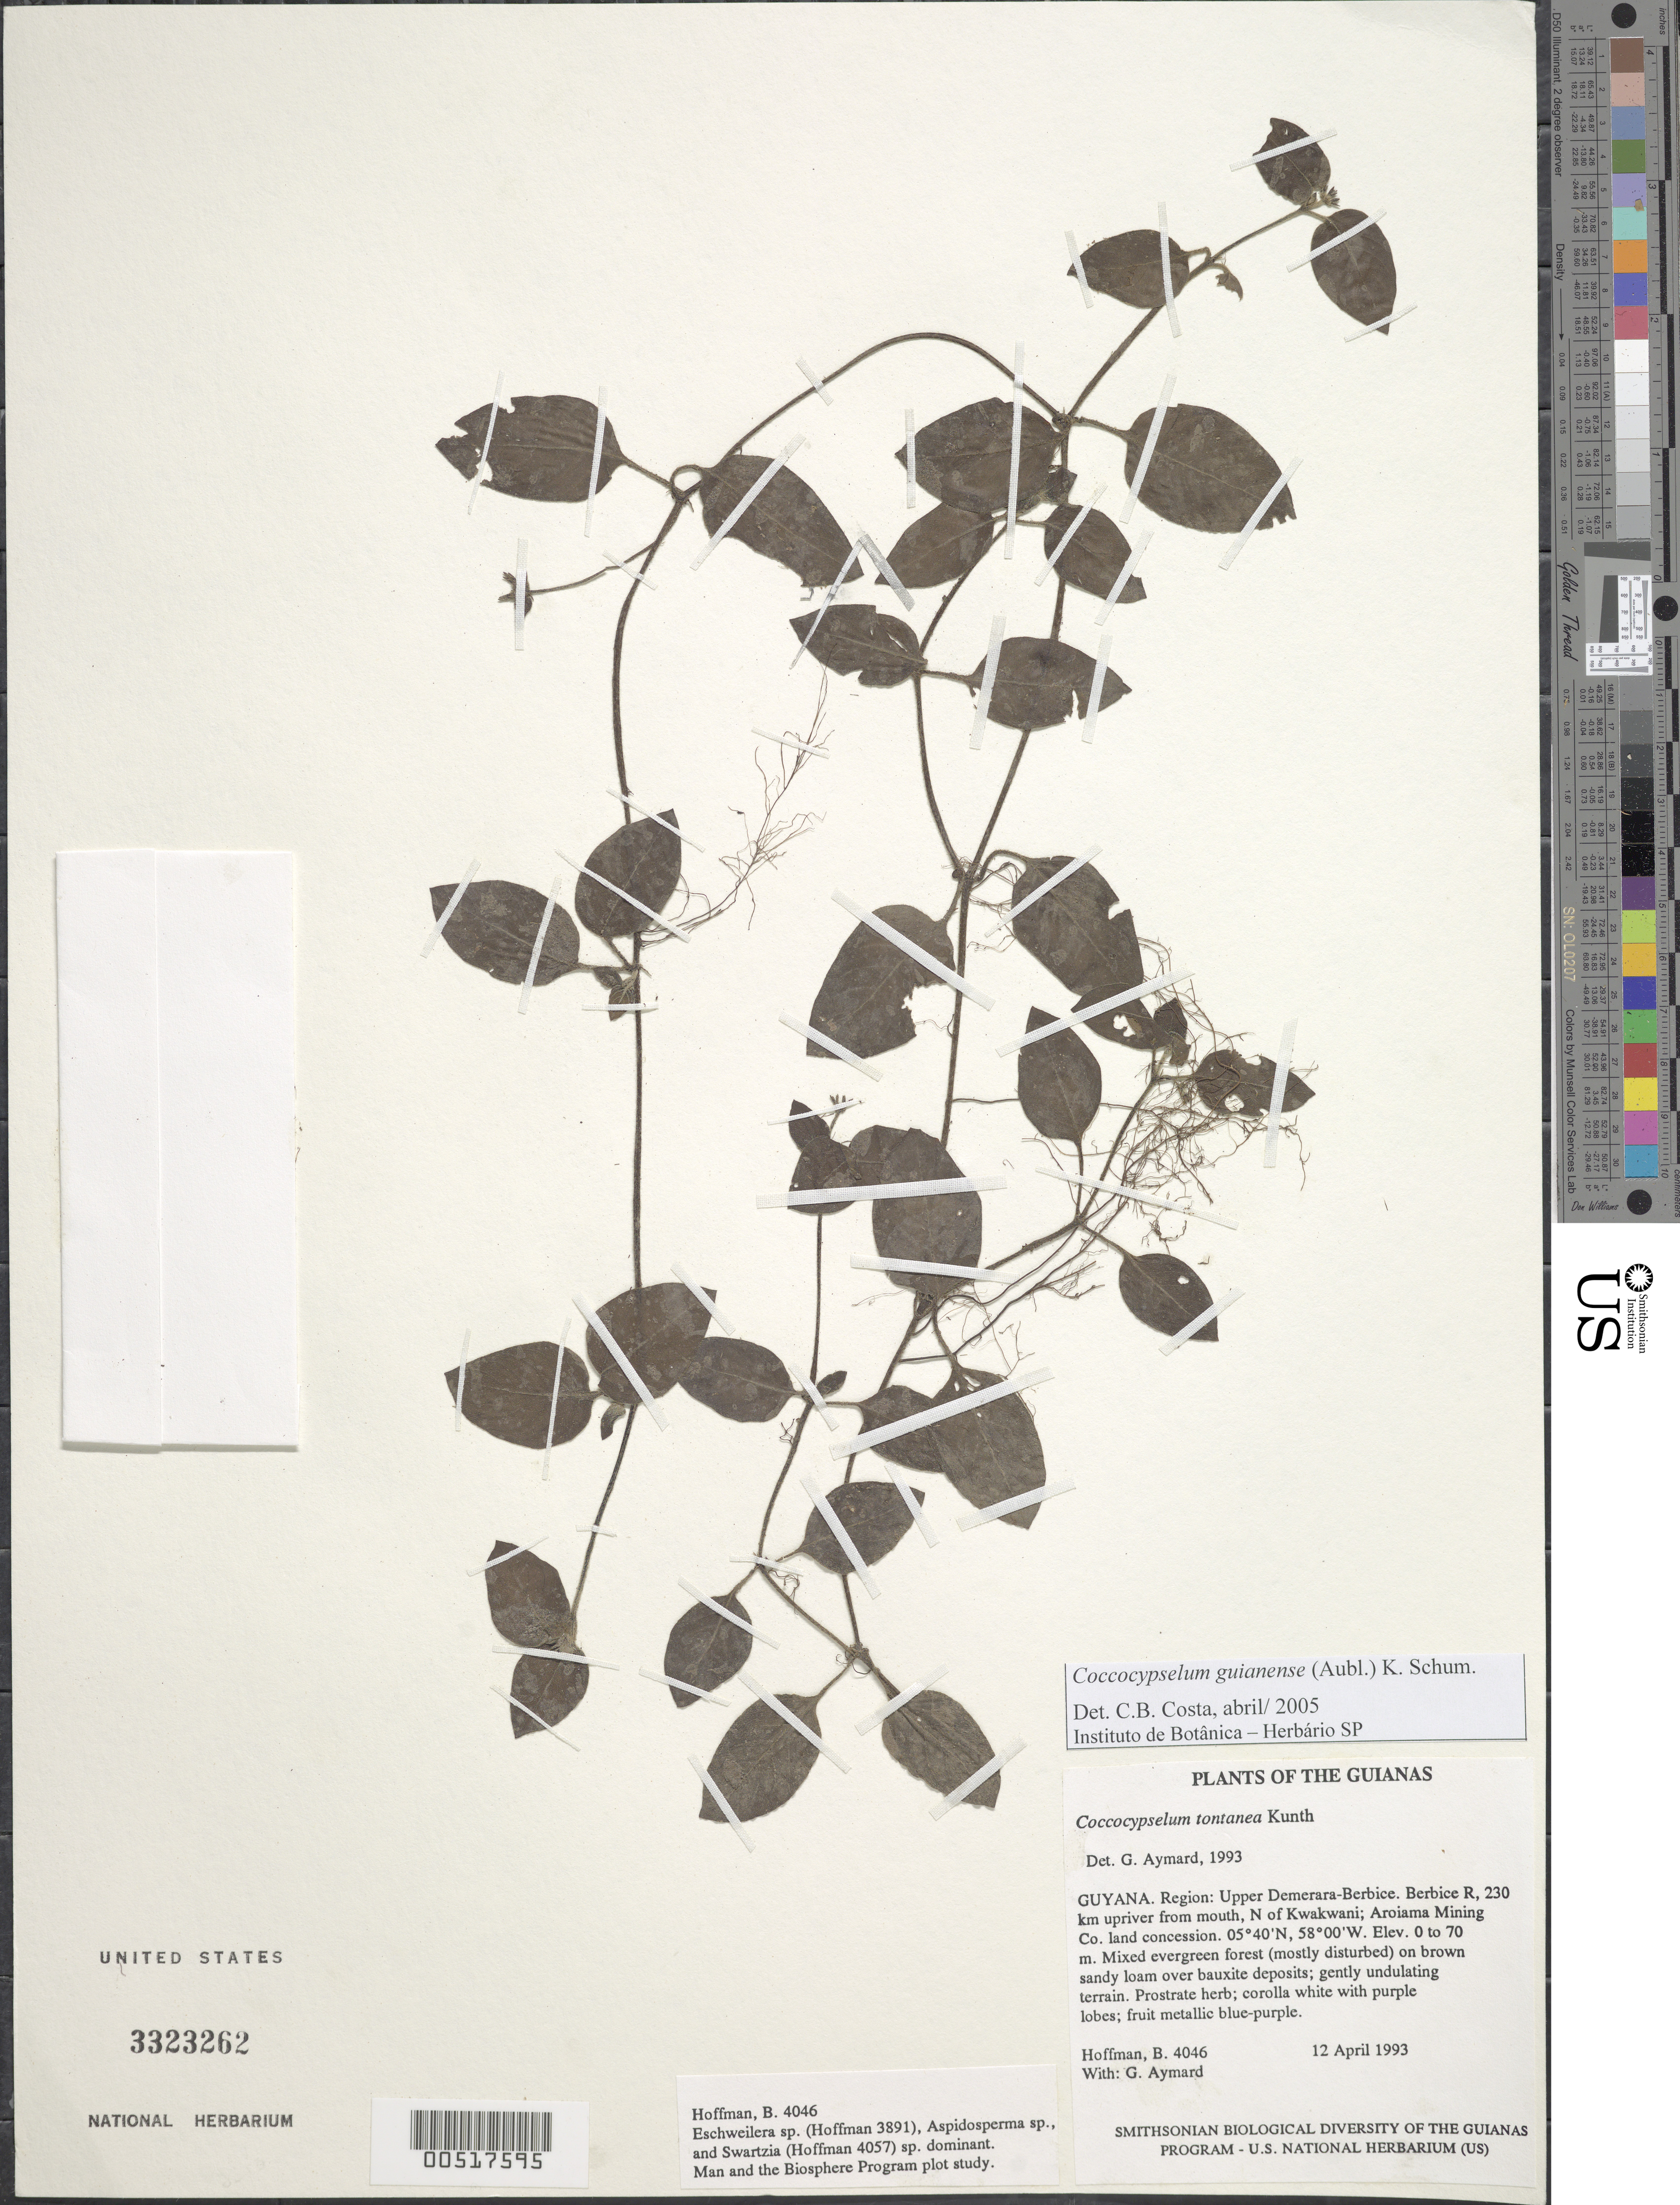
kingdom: Plantae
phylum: Tracheophyta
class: Magnoliopsida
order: Gentianales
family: Rubiaceae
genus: Coccocypselum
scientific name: Coccocypselum guianense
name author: (Aubl.) K. Schum.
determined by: Costa, C. B.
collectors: B. Hoffman & G. A. Aymard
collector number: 4046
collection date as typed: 12 April 1993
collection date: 1993-04-12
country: Guyana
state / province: U. Demerara-Berbice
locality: Berbice River, 230 km upriver from mouth, N of Kwakwani; Aroiama Mining Co. land concession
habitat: Mixed evergreen forest (mostly disturbed) on brown sandy loam over bauxite deposits; gently undulating terrain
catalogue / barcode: US 3323262